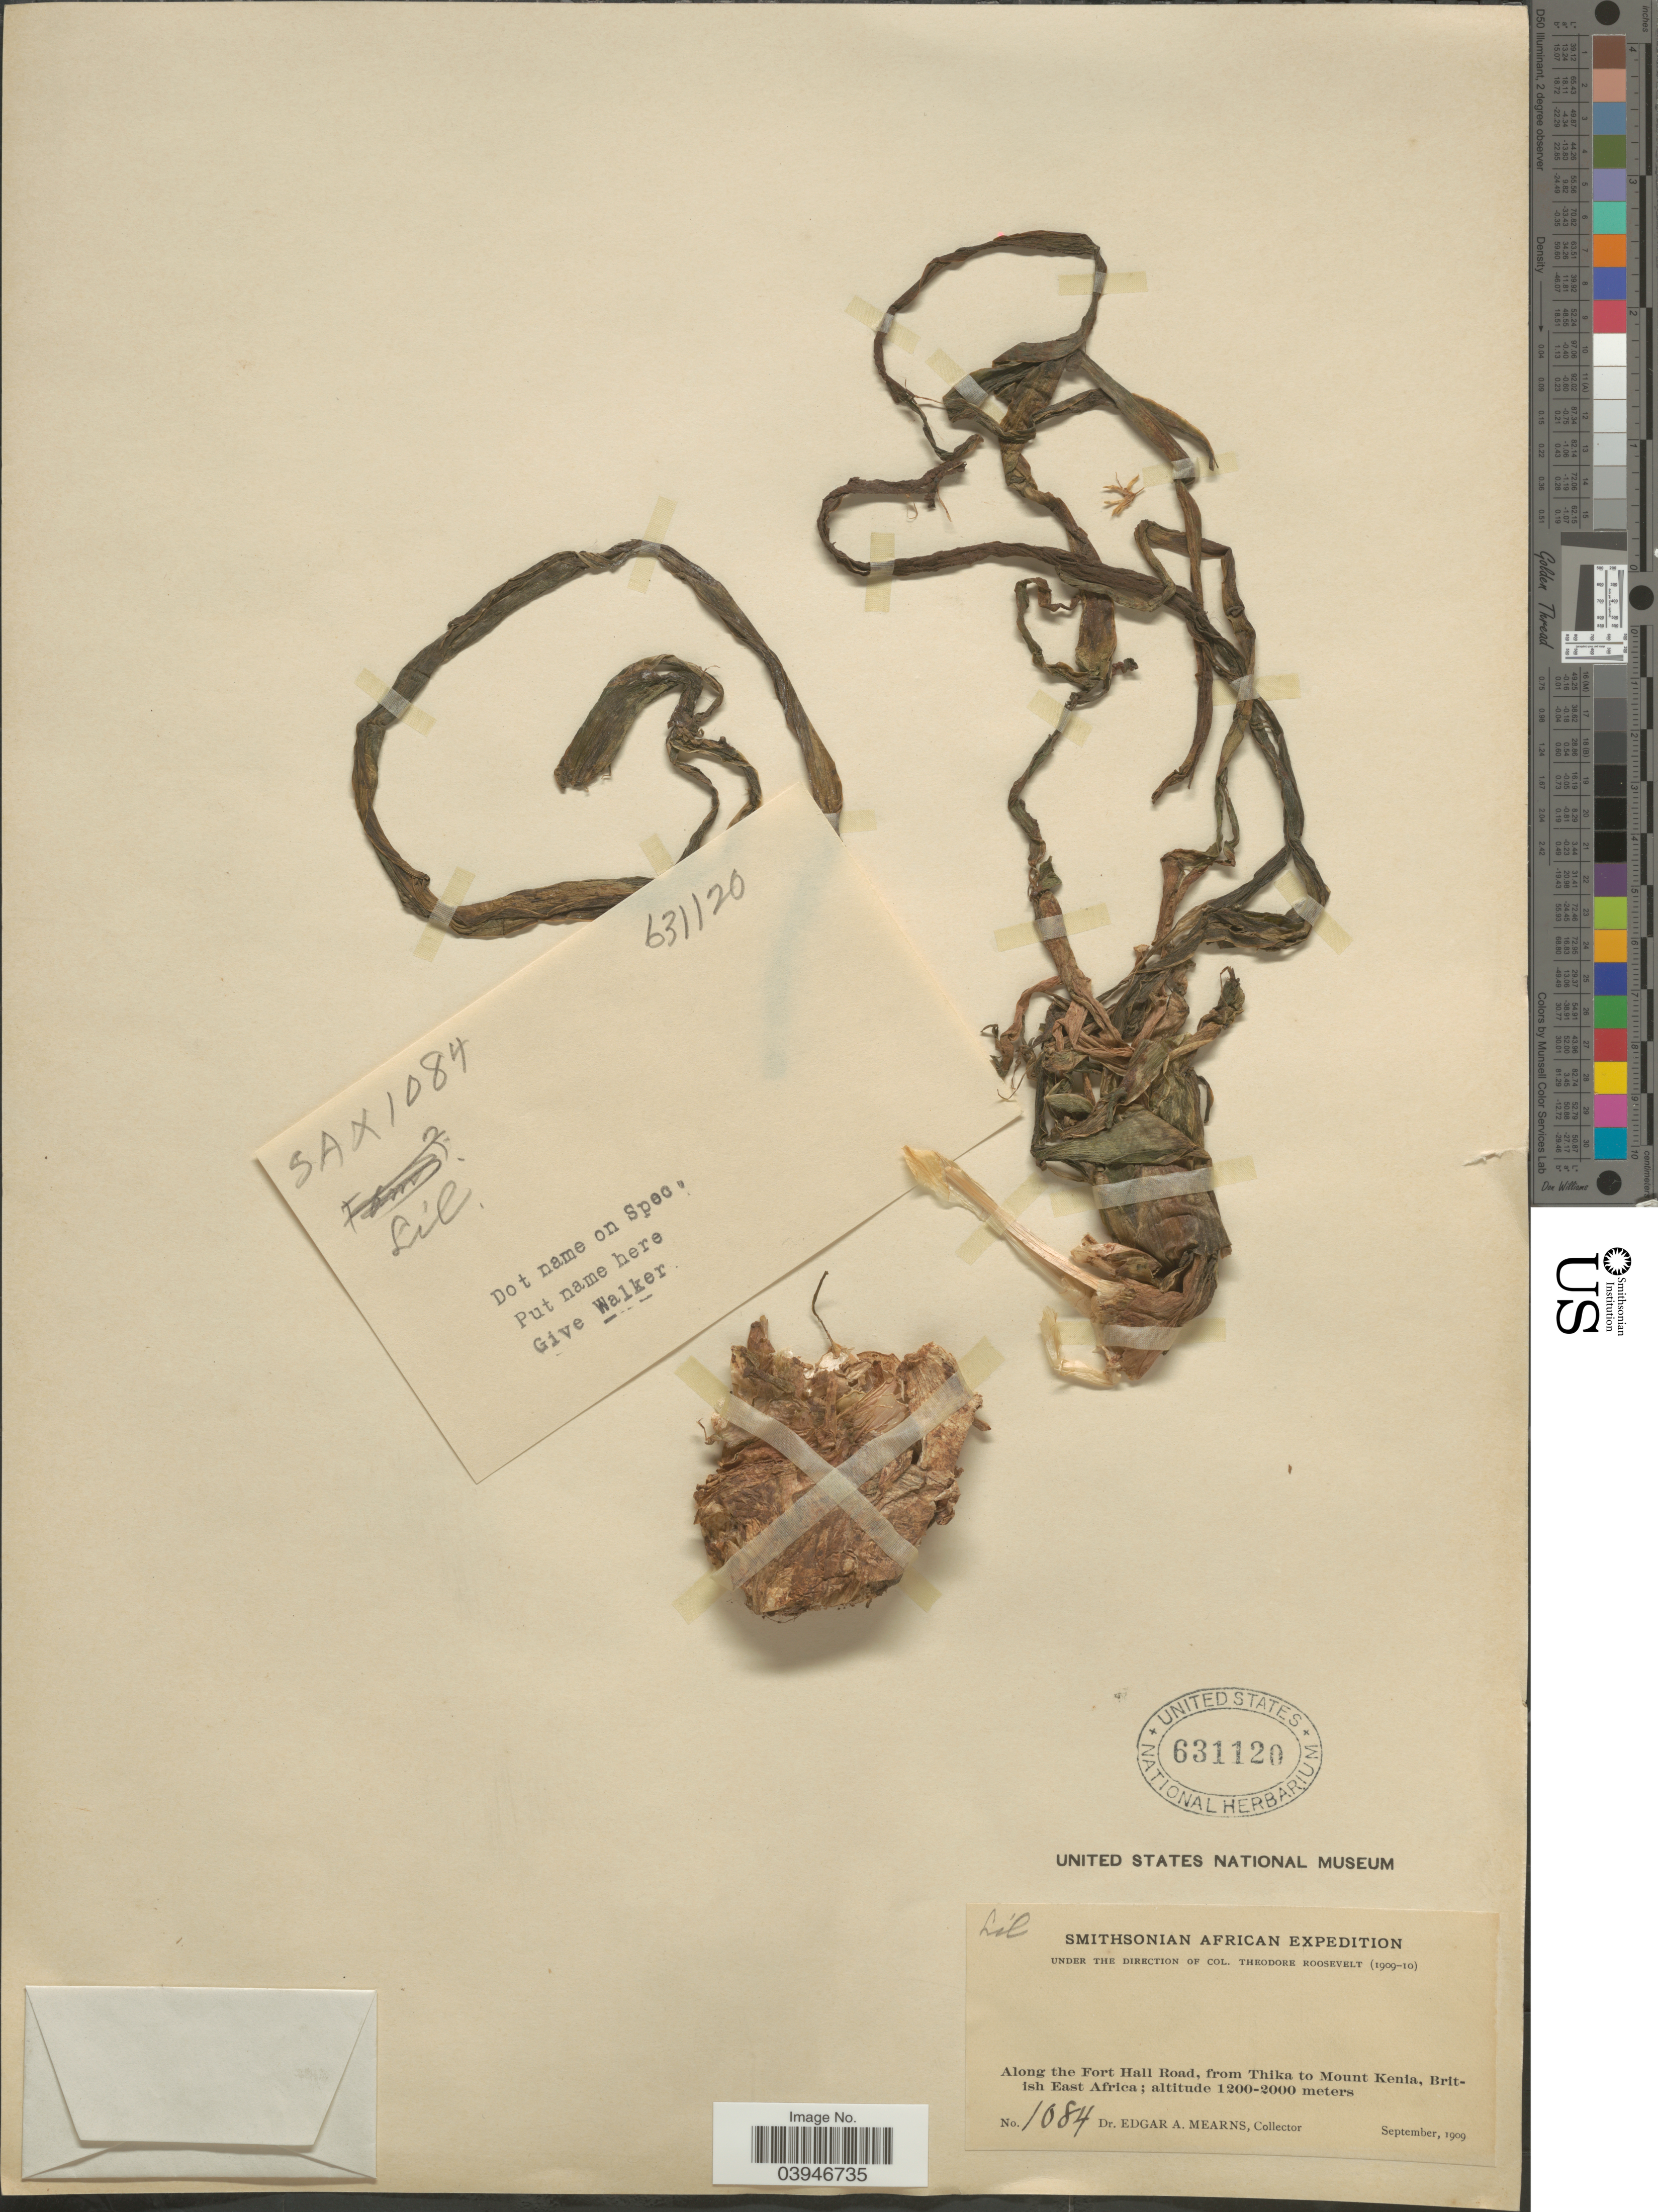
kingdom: Plantae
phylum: Tracheophyta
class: Liliopsida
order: Liliales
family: Liliaceae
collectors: E. A. Mearns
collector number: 1084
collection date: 1909-09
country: Kenya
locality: Along the Fort Hall Road, from Thika to Mount Kenia, British East Africa.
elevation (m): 1200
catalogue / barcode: US 631120